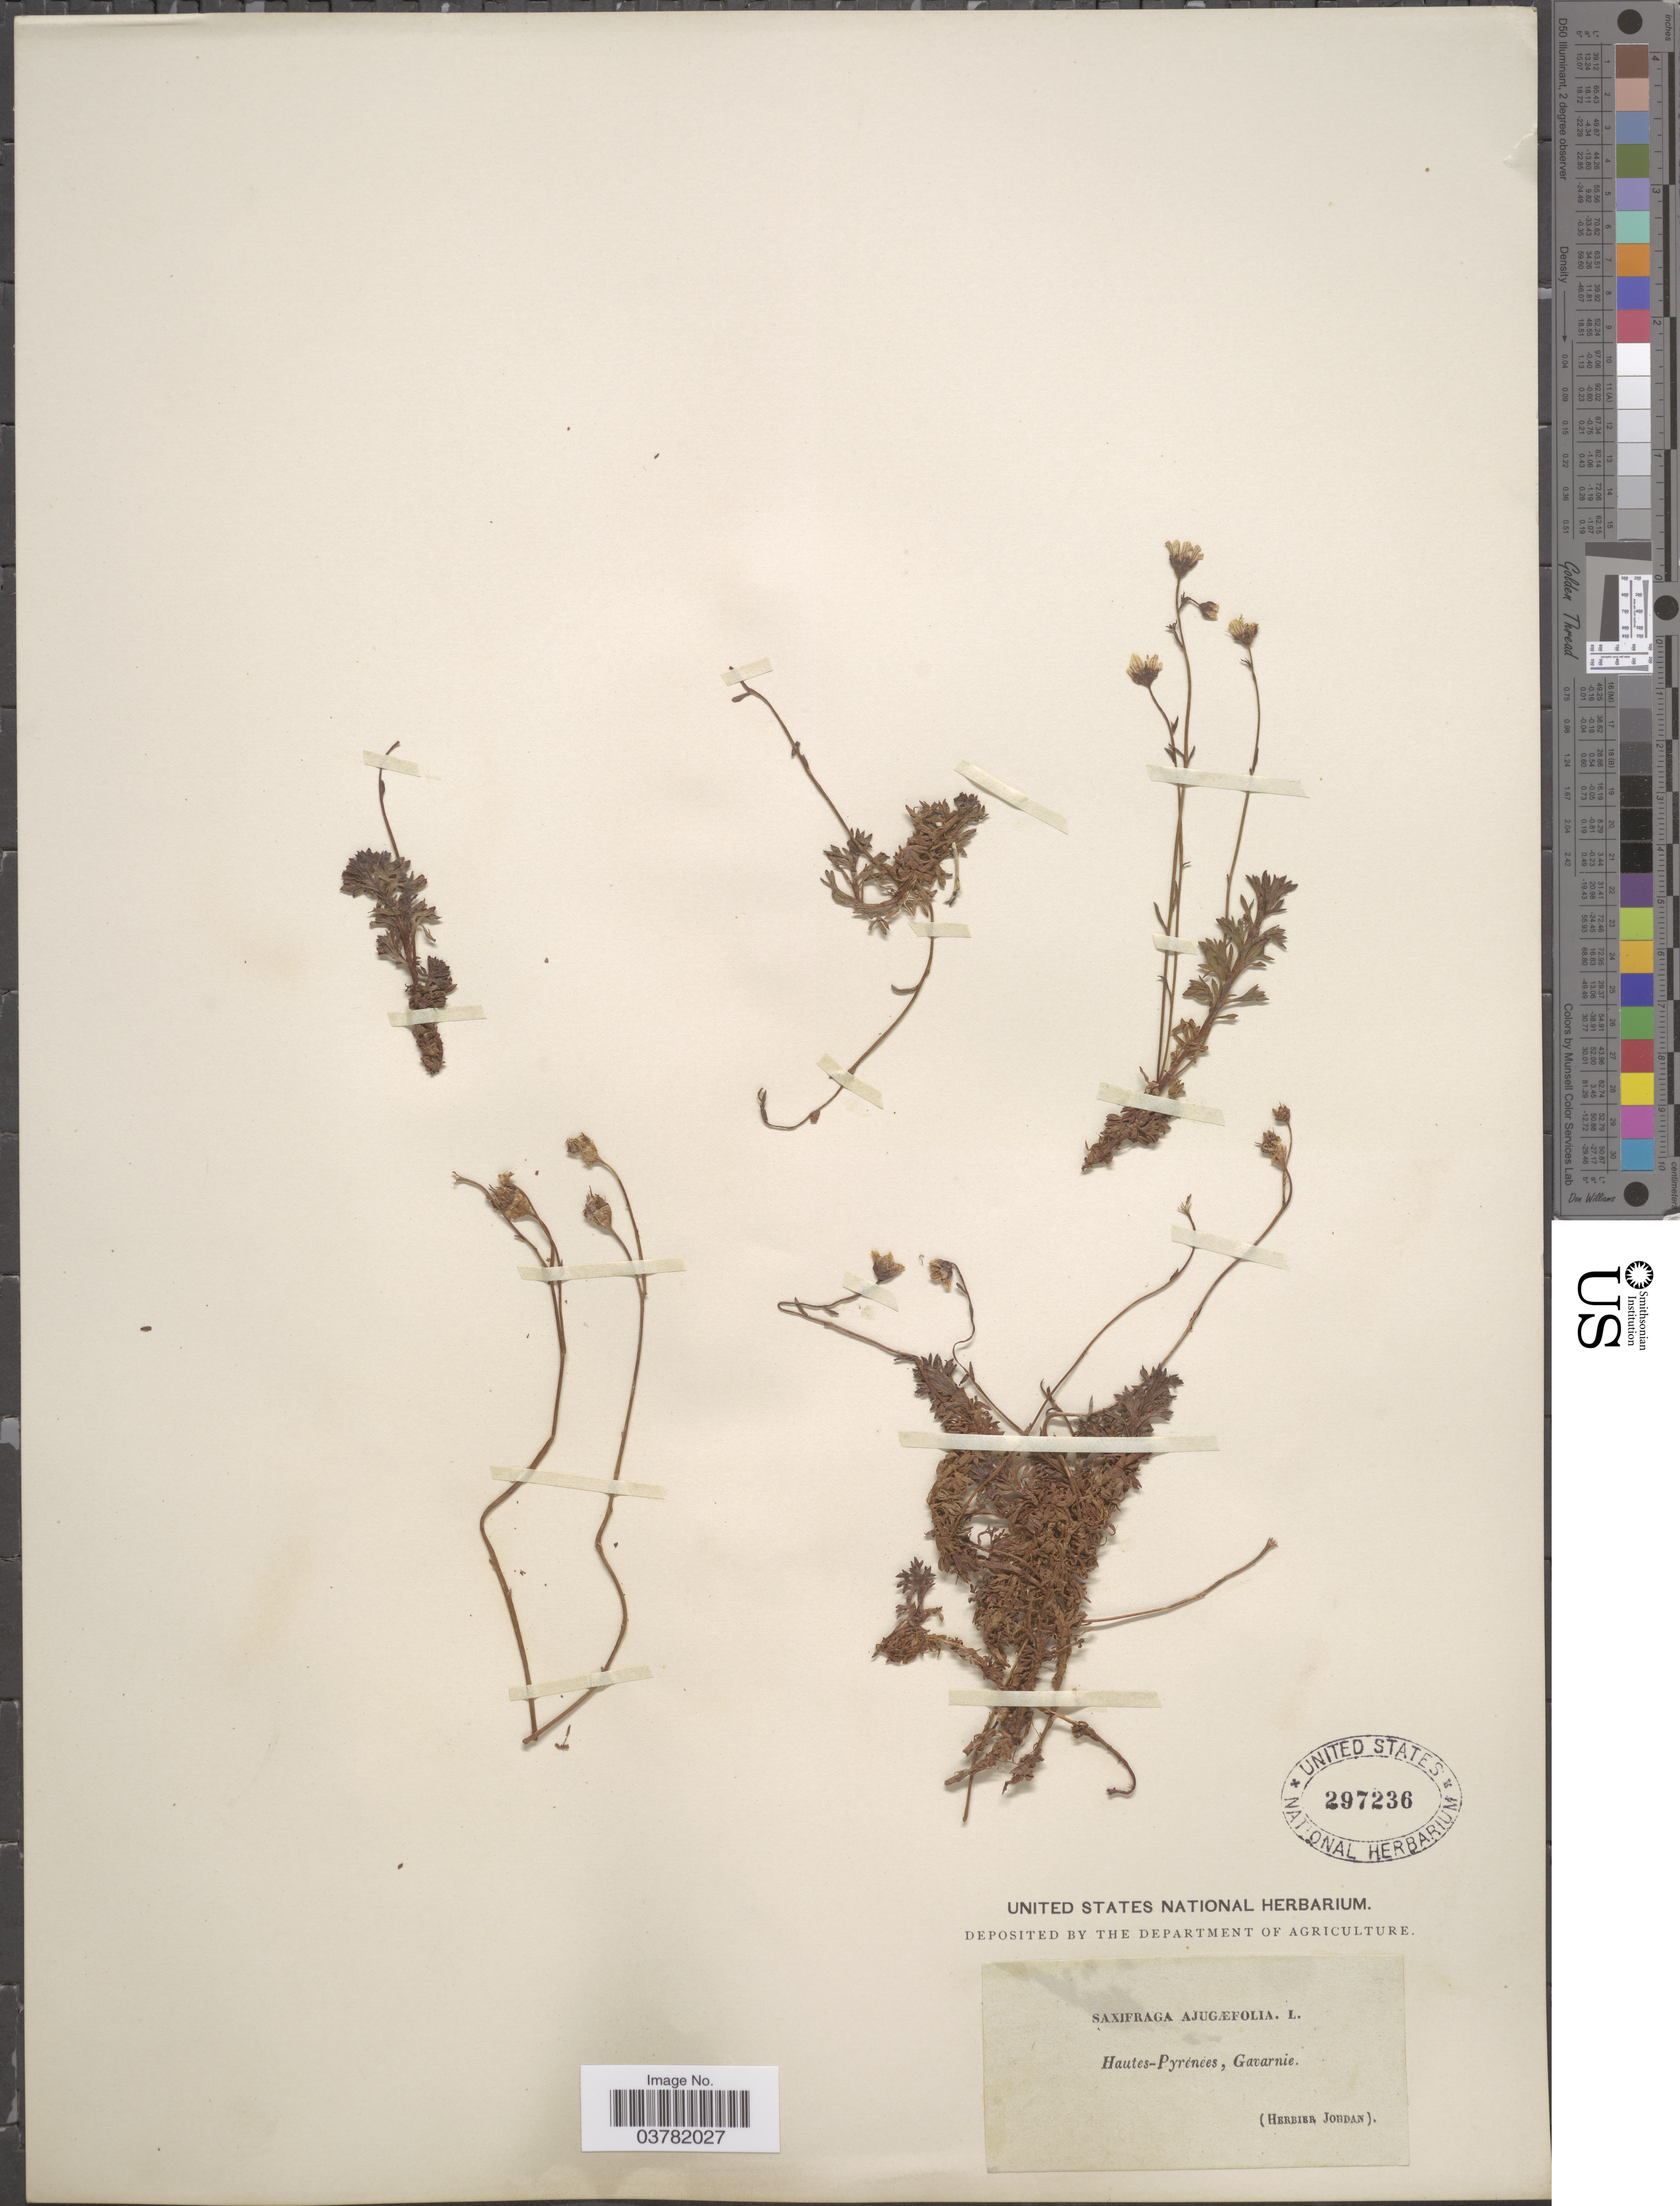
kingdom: Plantae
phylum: Tracheophyta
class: Magnoliopsida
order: Saxifragales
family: Saxifragaceae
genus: Saxifraga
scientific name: Saxifraga ajugifolia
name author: Wahlenb.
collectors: -. Jordan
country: France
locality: Hautes-Pyrénées, Gavarnie.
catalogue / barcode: US 297236